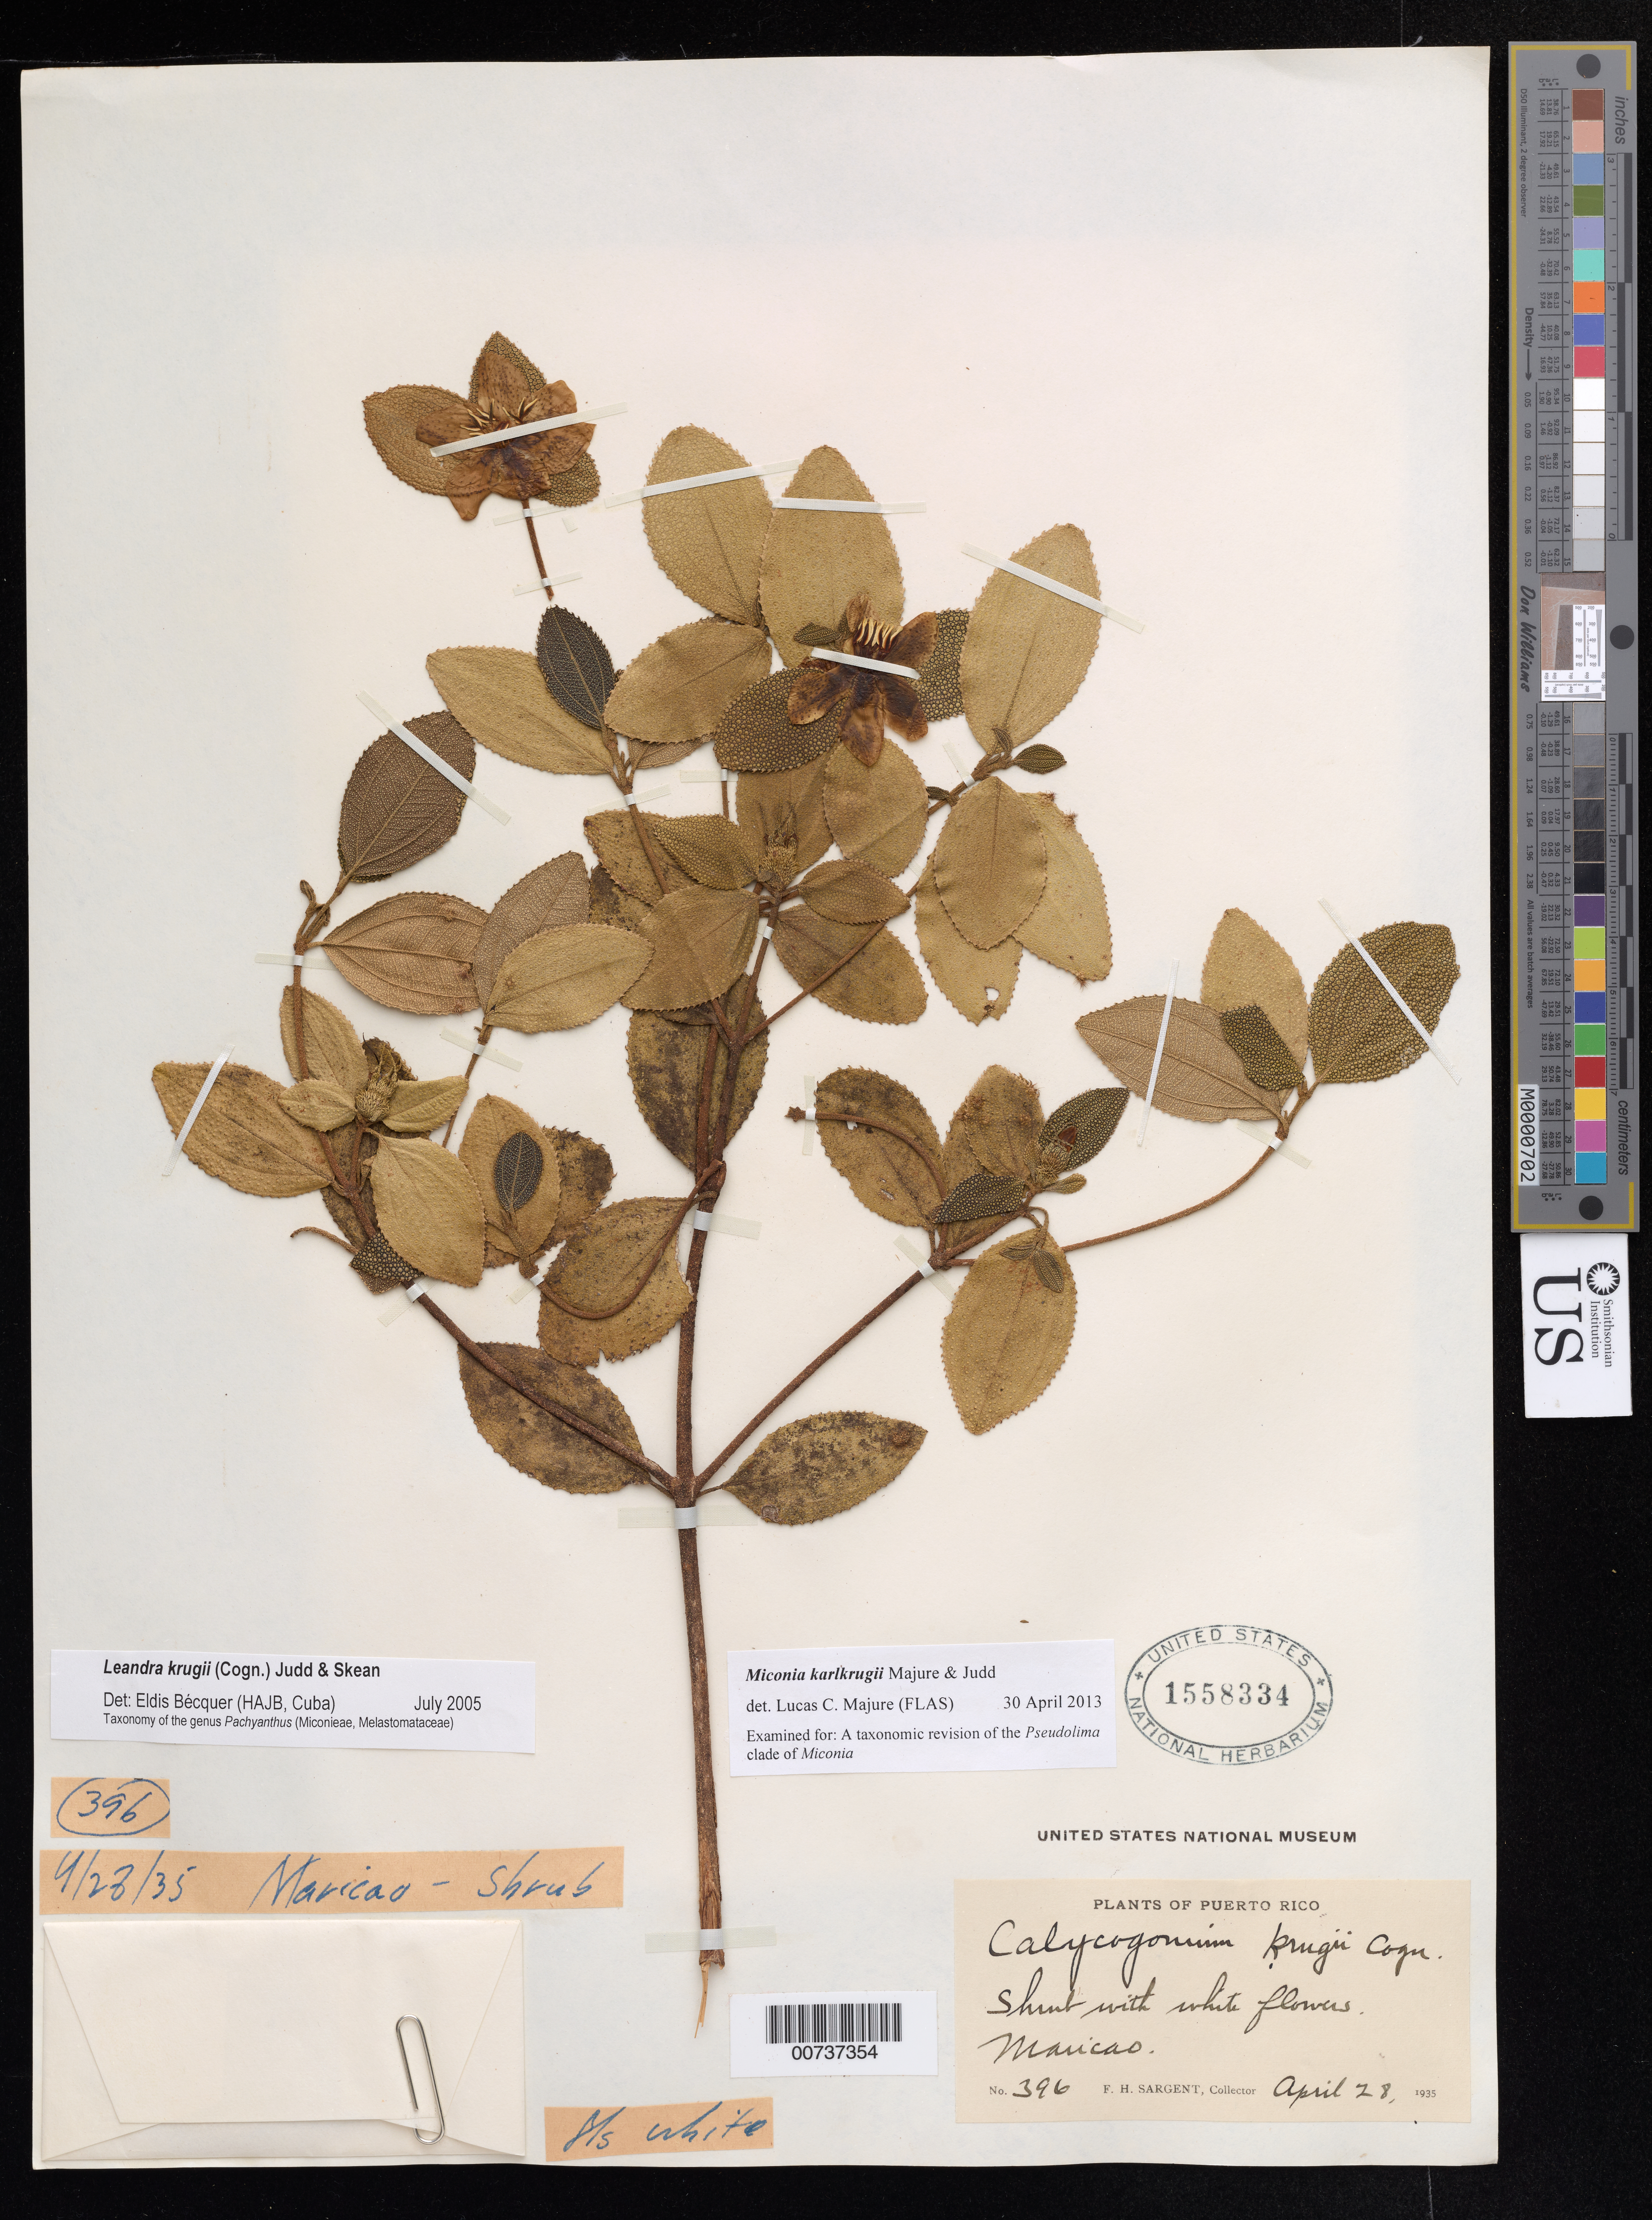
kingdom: Plantae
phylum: Tracheophyta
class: Magnoliopsida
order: Myrtales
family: Melastomataceae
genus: Miconia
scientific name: Miconia karlkrugii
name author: Majure & Judd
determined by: Majure, Lucas C., (FLAS), University of Florida (UNITED STATES)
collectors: F. H. Sargent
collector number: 396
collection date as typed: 28 Apr 1935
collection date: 1935-04-28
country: Puerto Rico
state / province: Maricao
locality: Maricao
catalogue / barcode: US 1558334